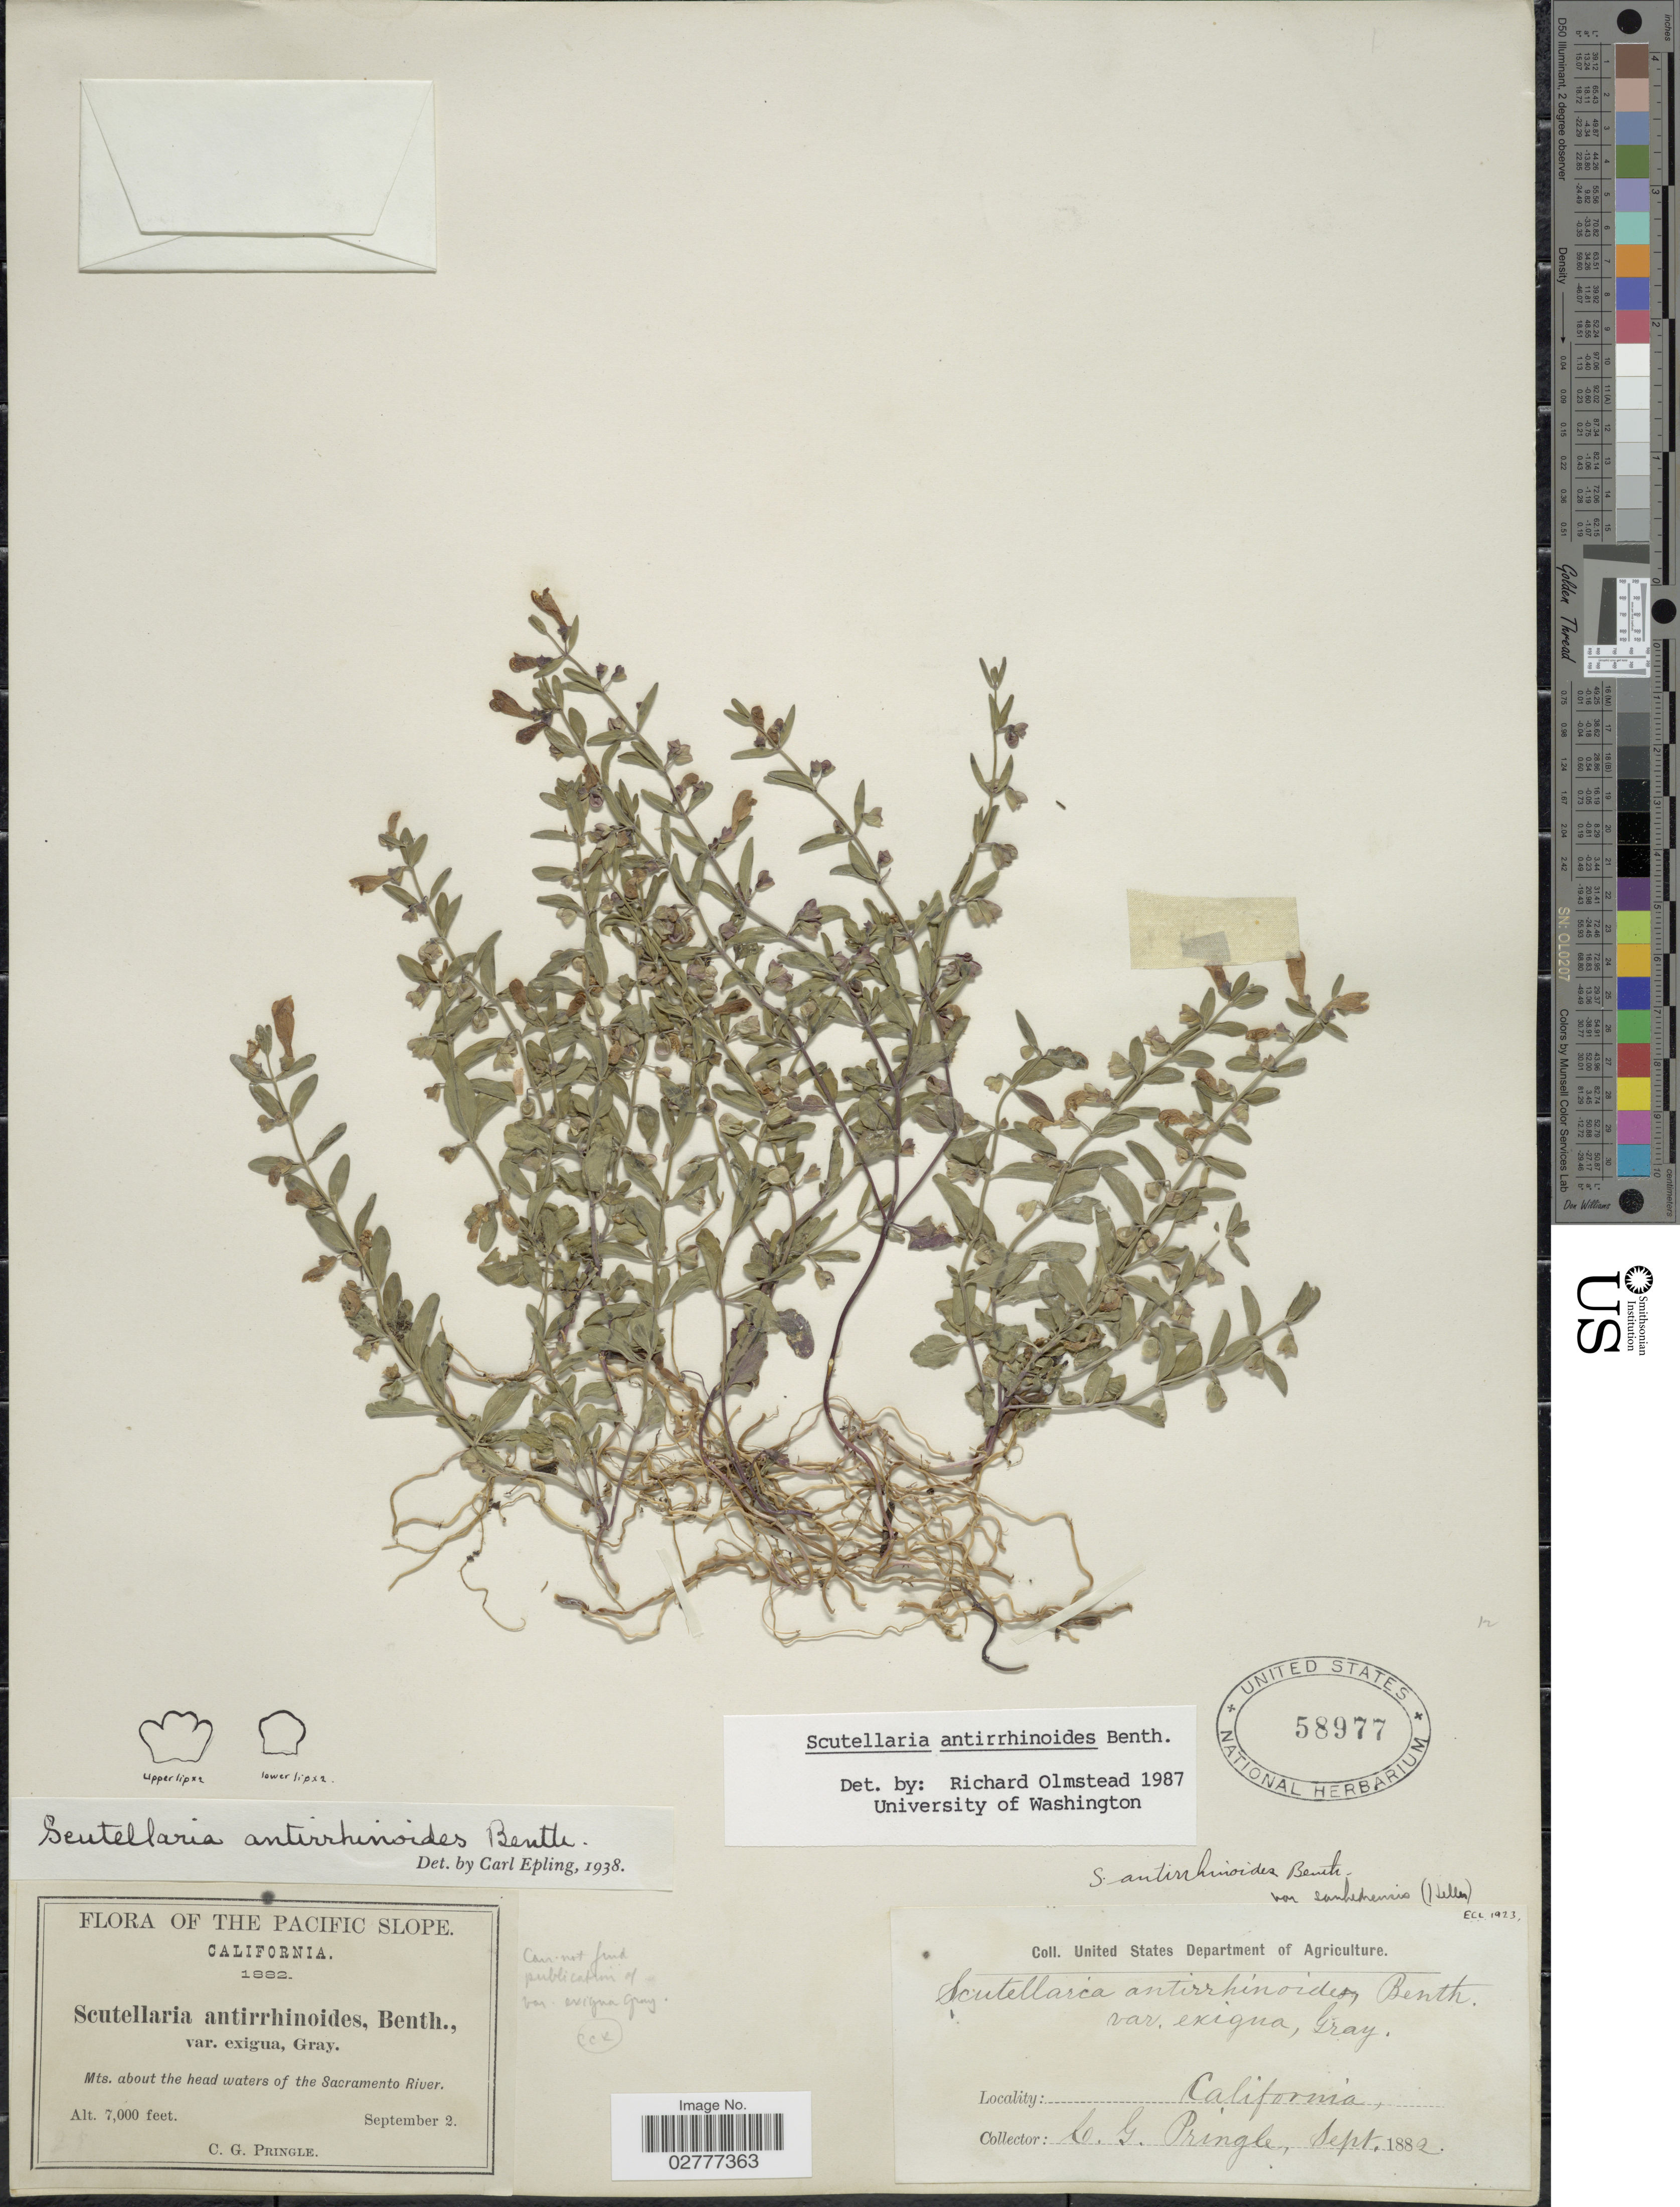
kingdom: Plantae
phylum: Tracheophyta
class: Magnoliopsida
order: Lamiales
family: Lamiaceae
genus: Scutellaria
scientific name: Scutellaria antirrhinoides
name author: Benth.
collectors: C. G. Pringle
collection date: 1882-09-02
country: United States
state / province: California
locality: Pacific slope. Mts. about the head waters of the Sacramento River.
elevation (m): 2134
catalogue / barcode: US 58977